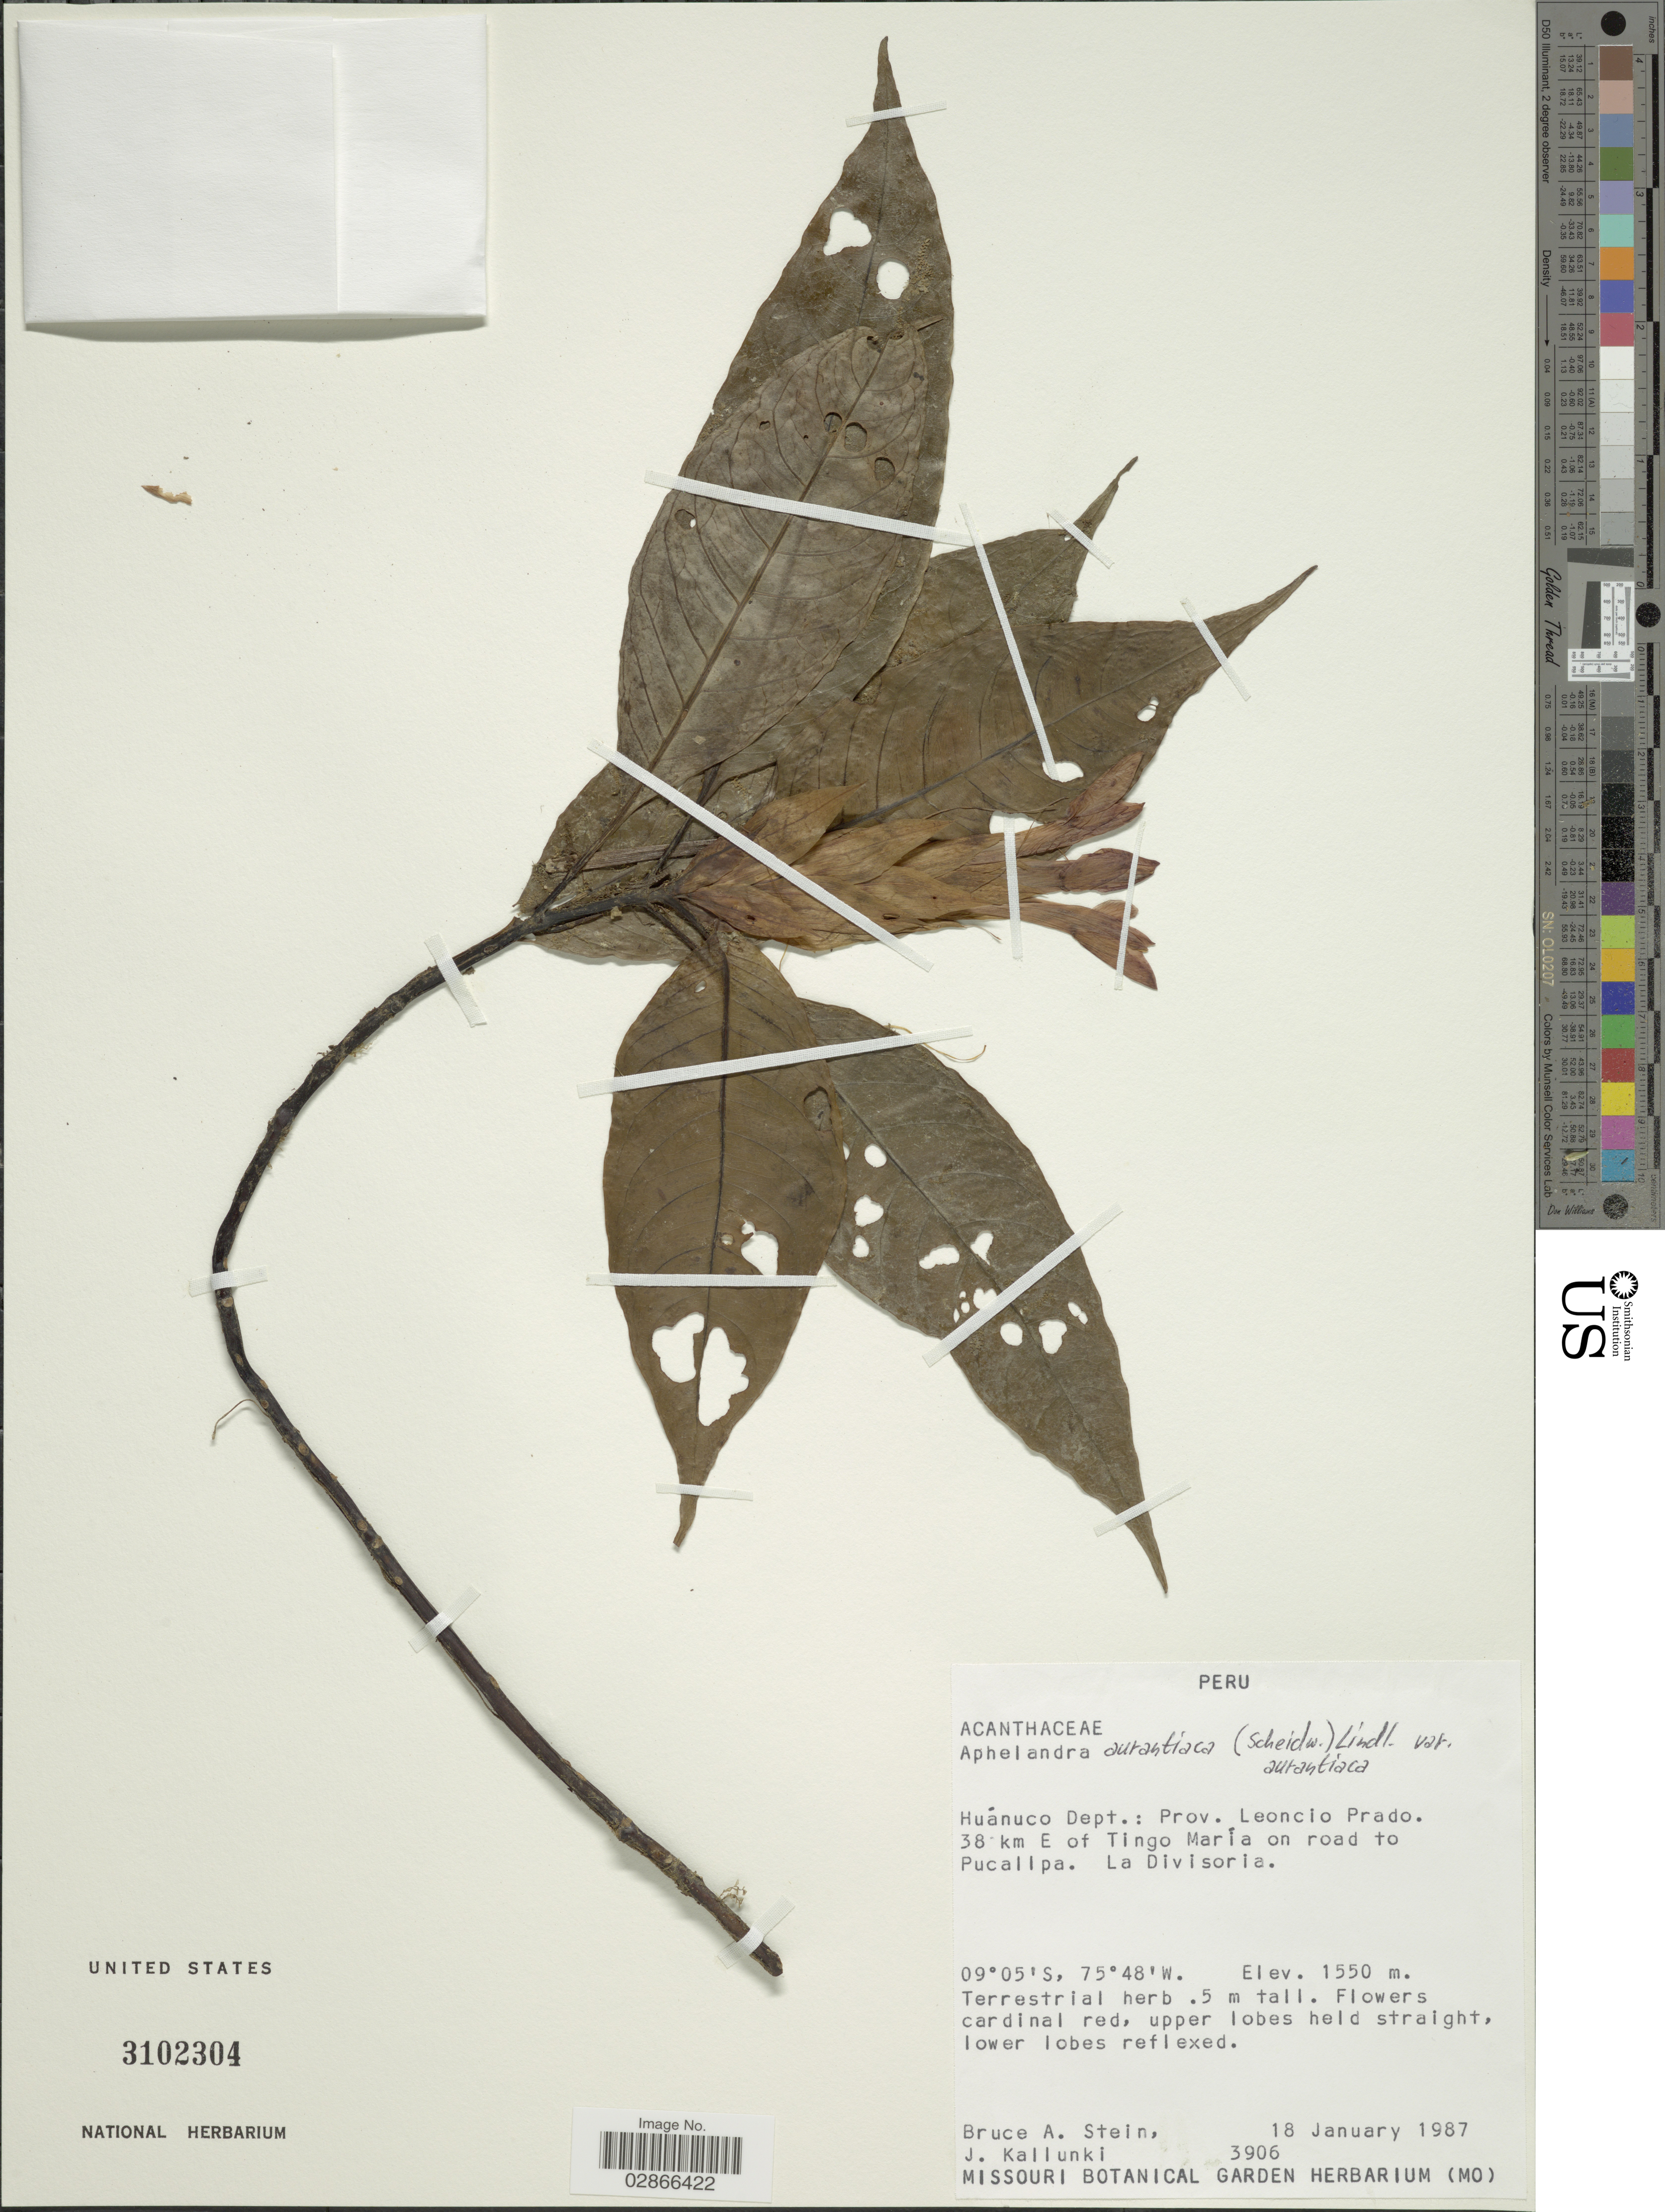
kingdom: Plantae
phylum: Tracheophyta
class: Magnoliopsida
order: Lamiales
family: Acanthaceae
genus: Aphelandra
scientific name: Aphelandra aurantiaca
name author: (Scheidw.) Lindl.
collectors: B. A. Stein & J. Kallunki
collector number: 3906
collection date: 1987-01-18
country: Peru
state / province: Huánuco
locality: Huánuco Dept.: Prov. Leoncio Prado. 38 km E of Tingo María on road to Pucallpa. La Divisoria.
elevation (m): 1550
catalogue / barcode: US 3102304